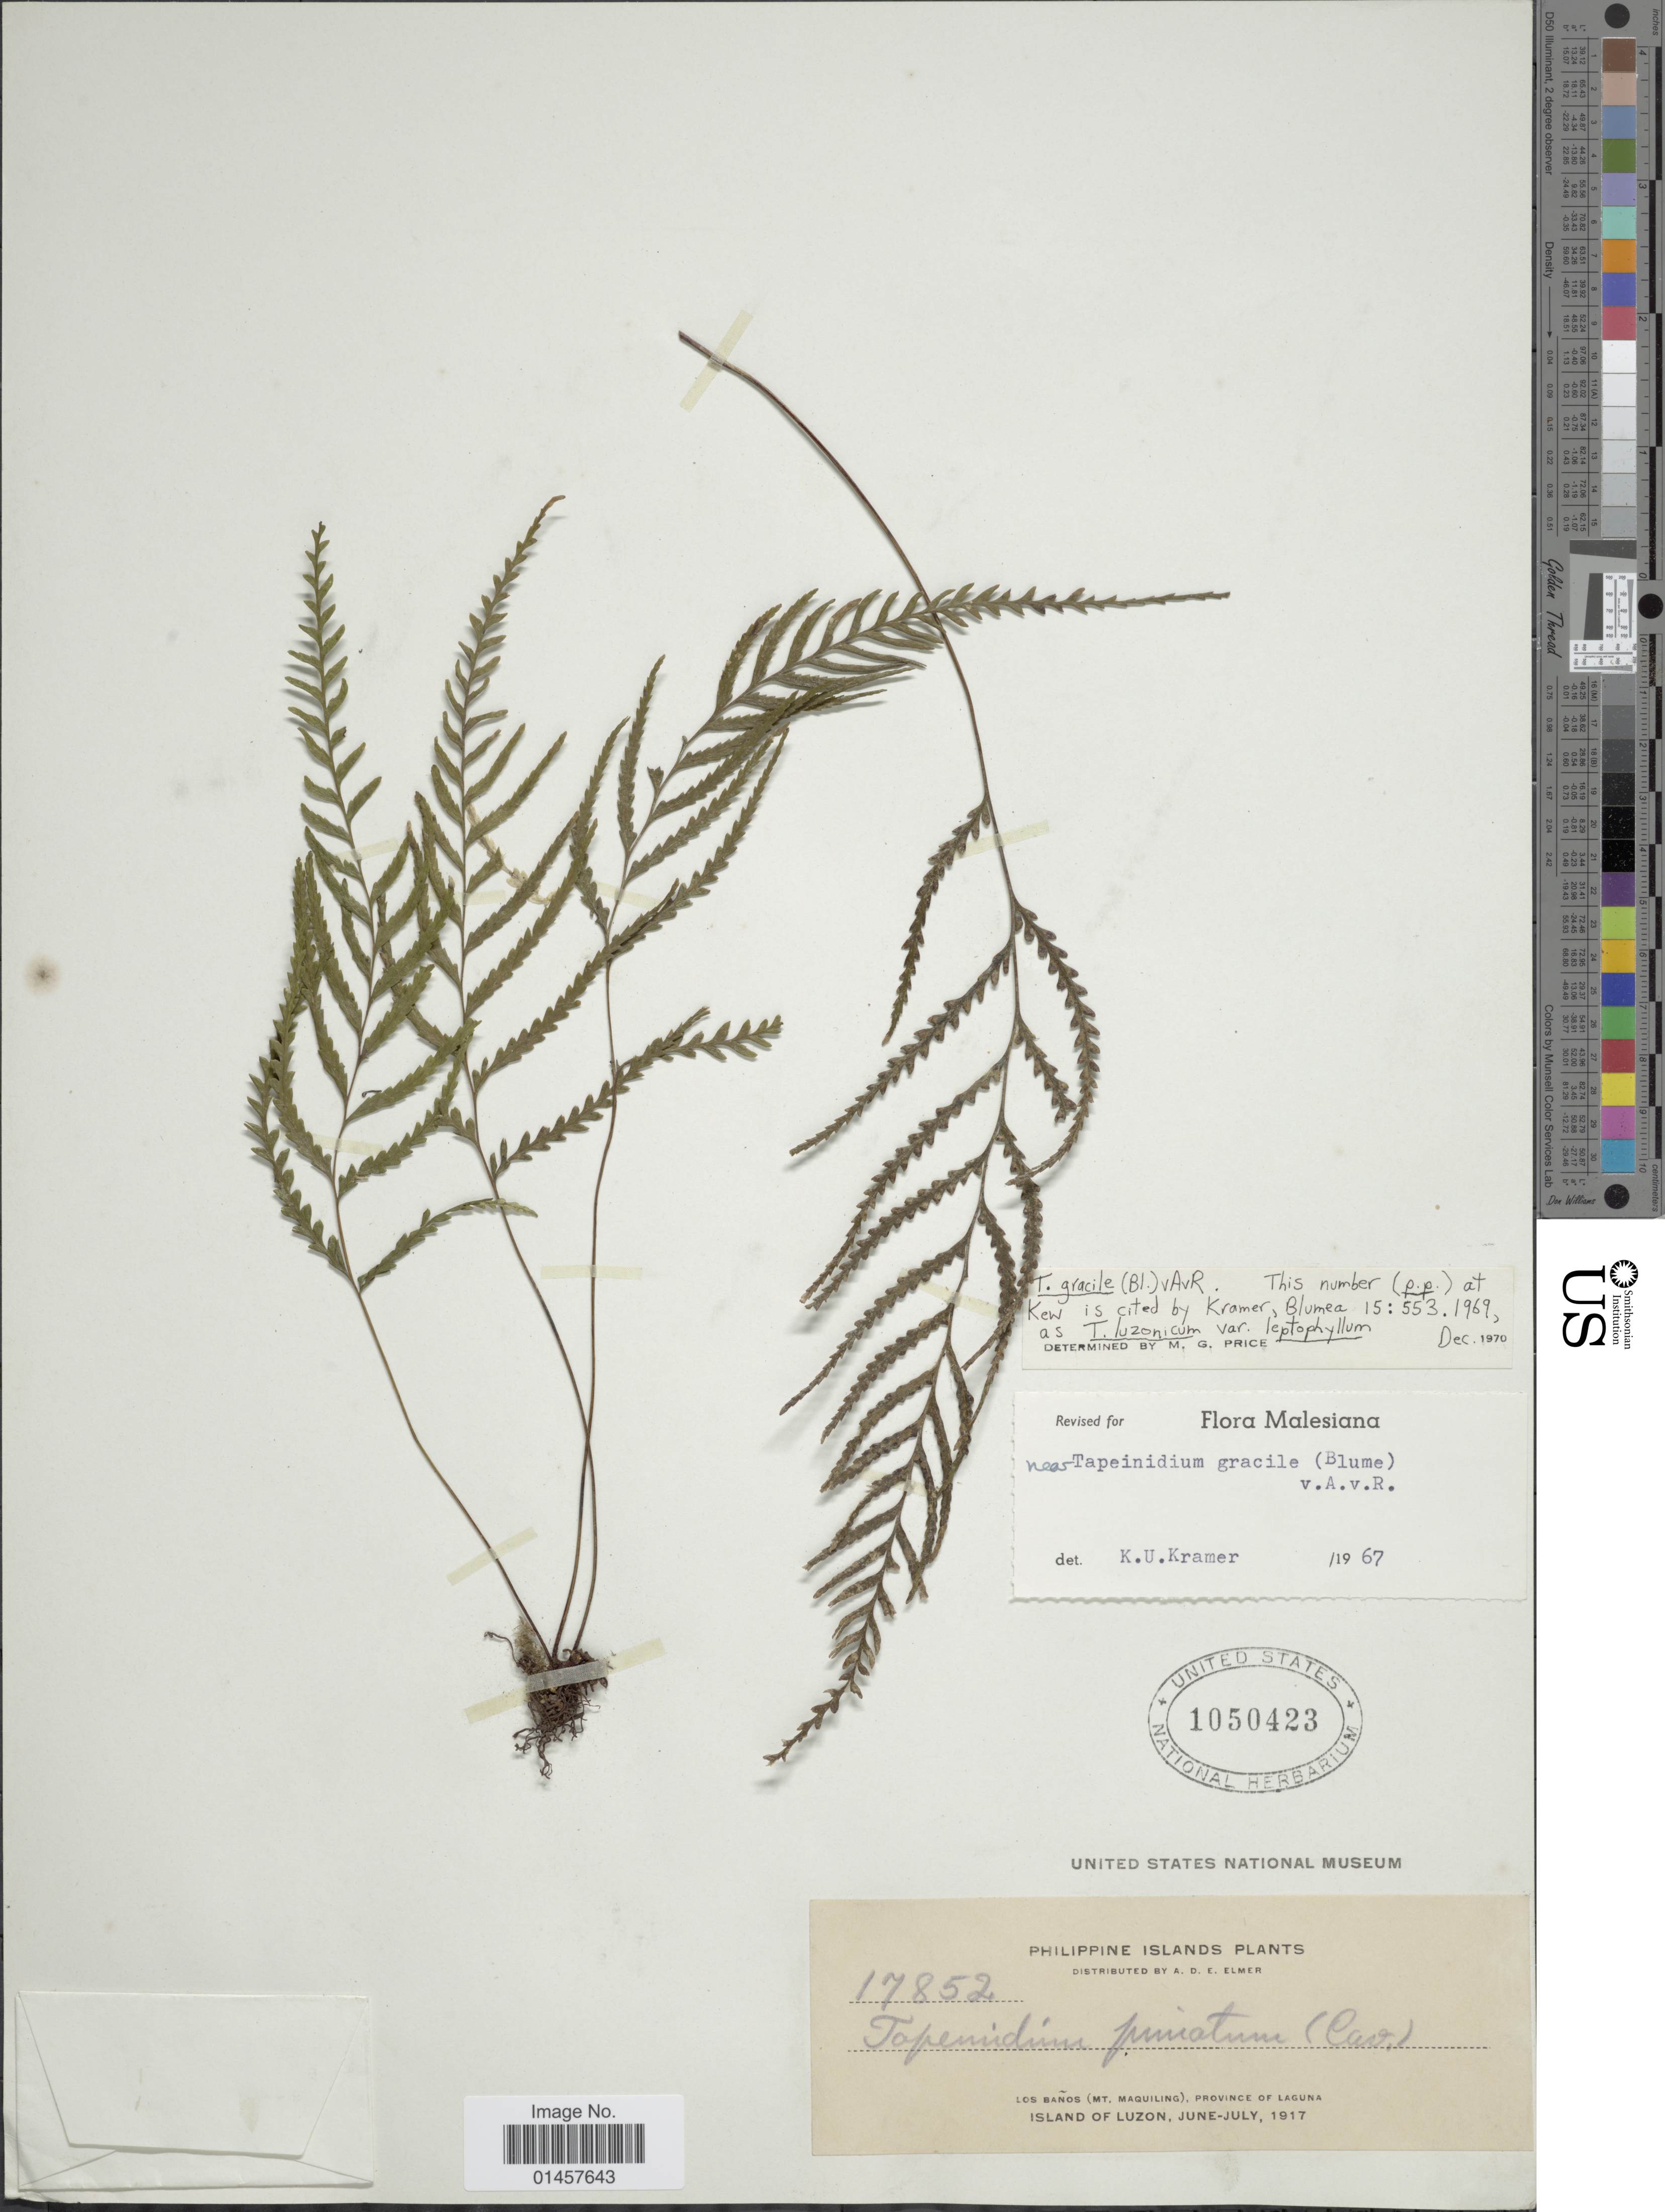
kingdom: Plantae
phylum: Tracheophyta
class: Polypodiopsida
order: Polypodiales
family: Lindsaeaceae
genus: Tapeinidium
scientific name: Tapeinidium gracile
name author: (Blume) Alderw.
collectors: A. D. E. Elmer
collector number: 17852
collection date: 1917-06/1917-07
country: Philippines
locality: Los Baños(Mt. Maquiling) province of Laguna, Island of Luzon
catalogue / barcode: US 1050423